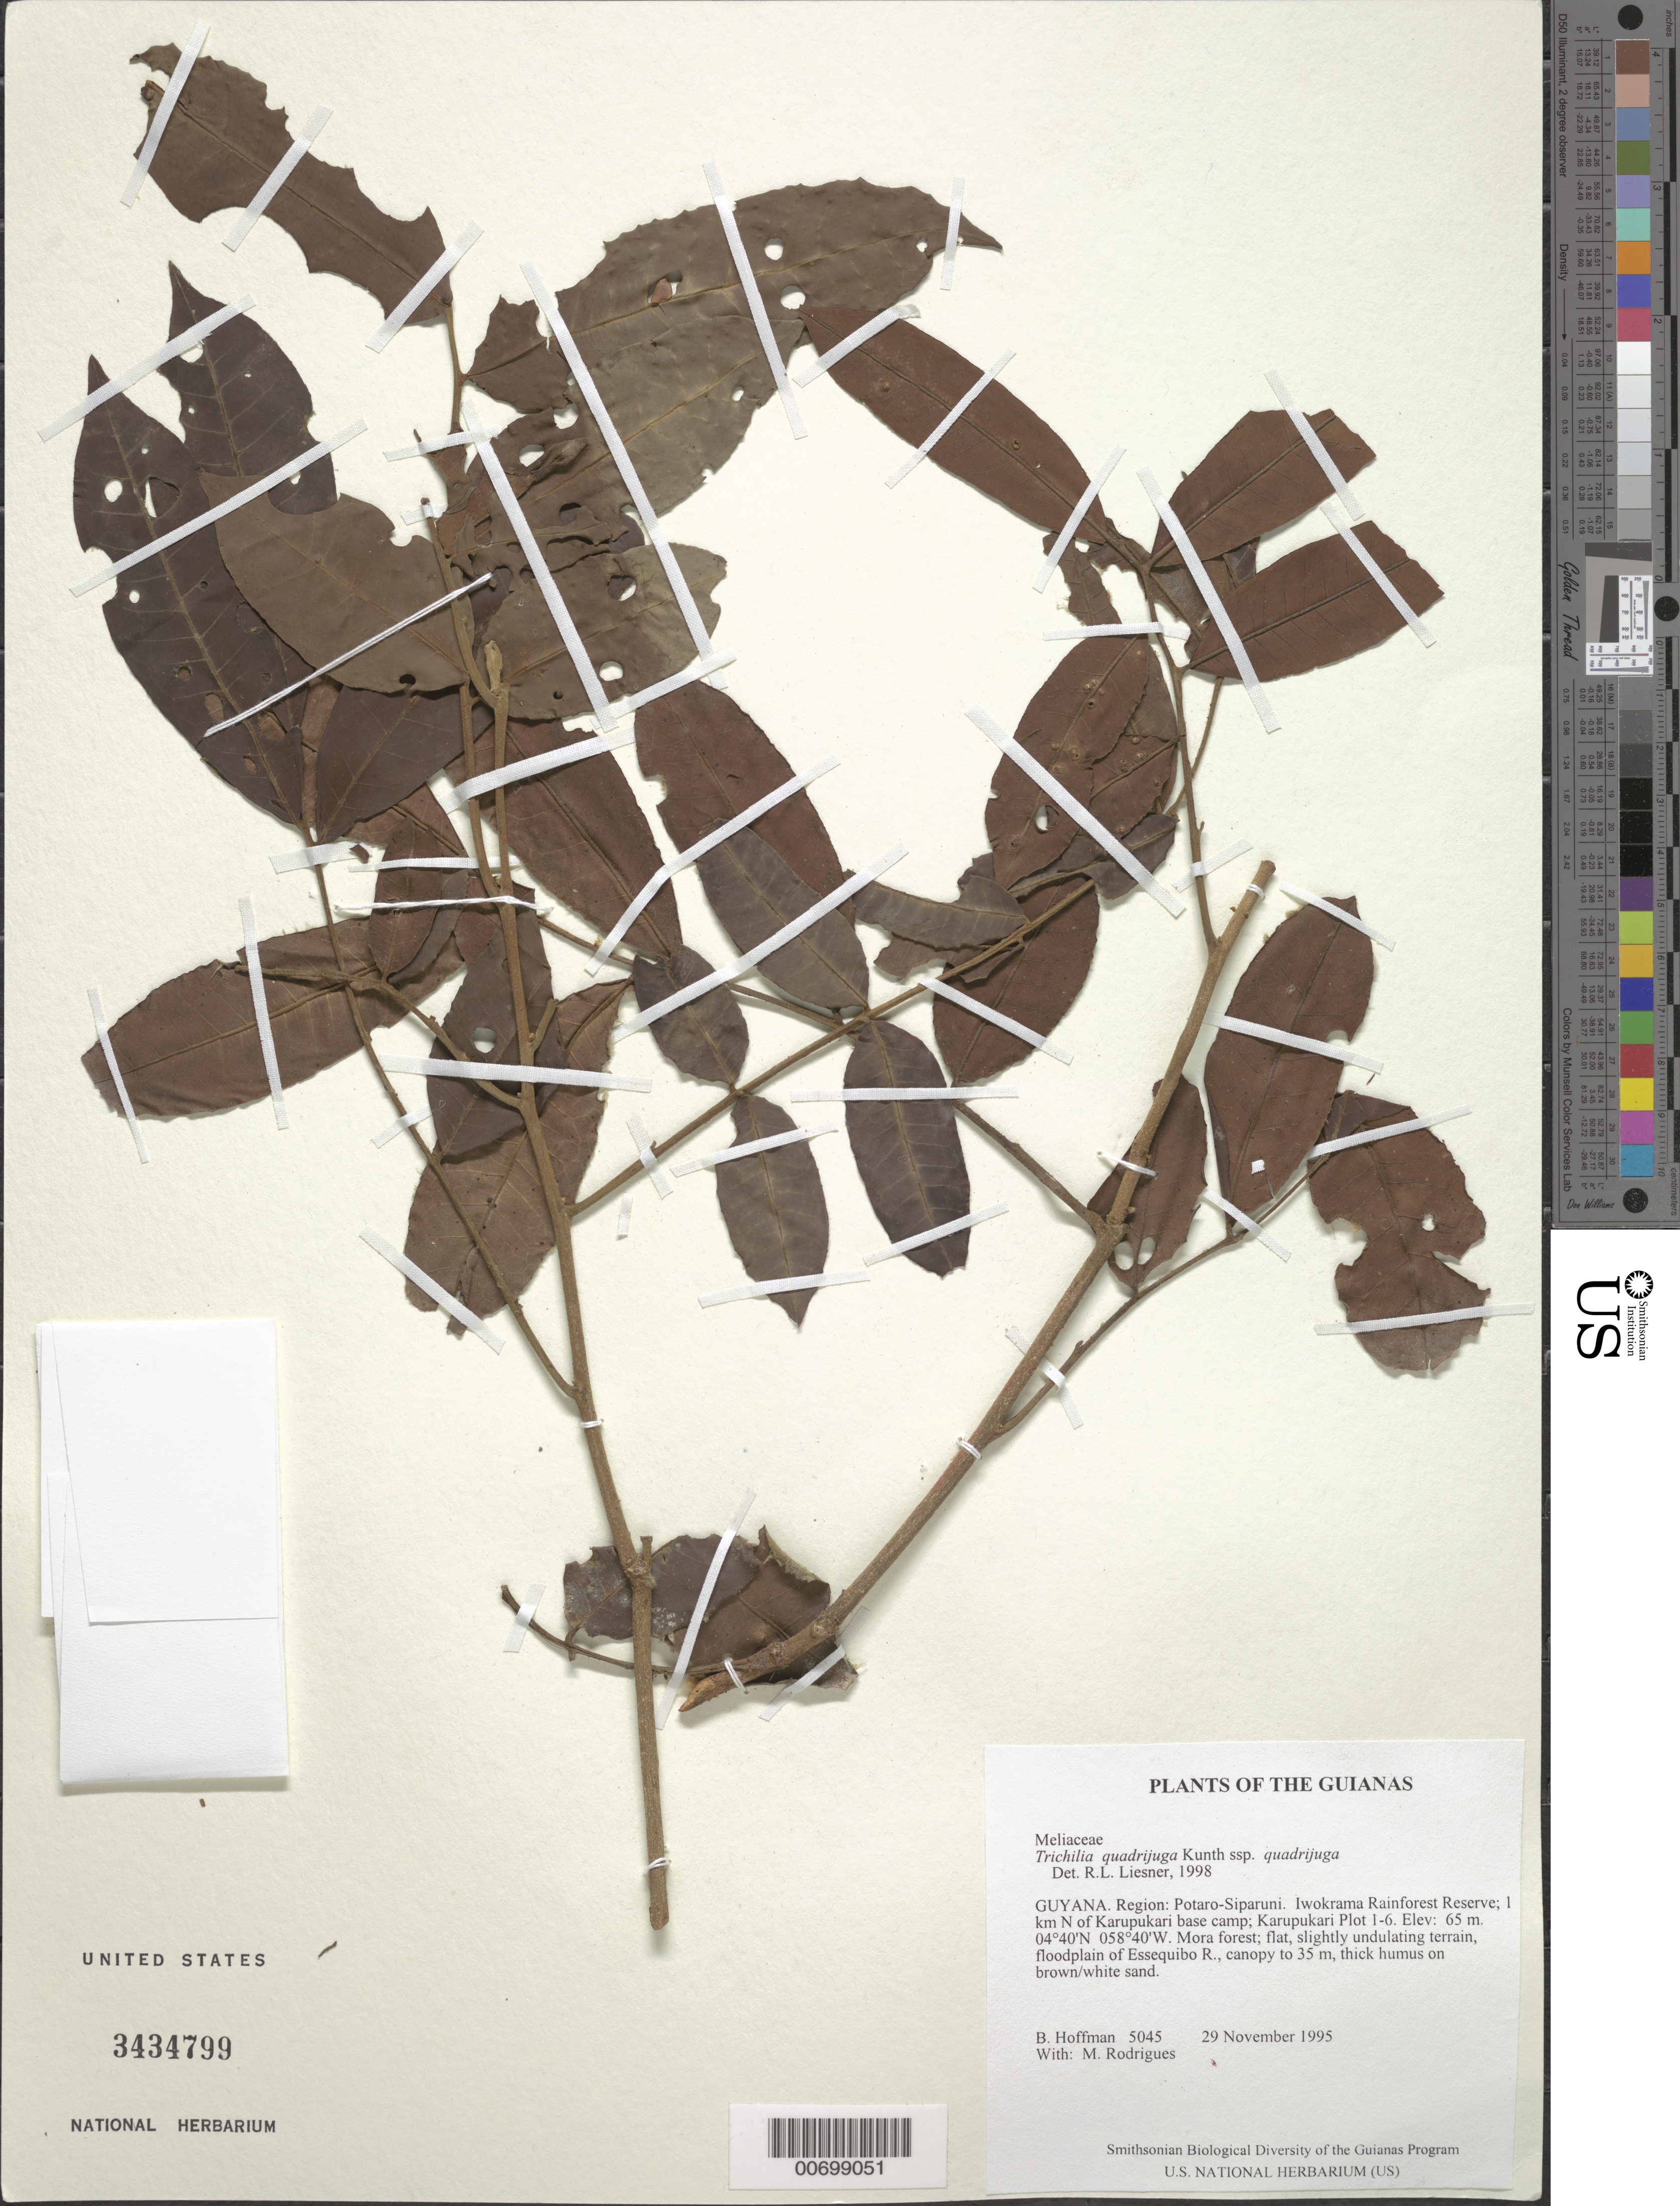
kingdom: Plantae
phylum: Tracheophyta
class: Magnoliopsida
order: Sapindales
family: Meliaceae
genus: Trichilia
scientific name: Trichilia quadrijuga subsp. quadrijuga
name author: Kunth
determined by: Liesner, R. L.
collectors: B. Hoffman & M. T. Rodrigues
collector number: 5045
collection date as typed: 29 November 1995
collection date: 1995-11-29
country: Guyana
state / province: Potaro-Siparuni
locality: Iwokrama Rainforest Reserve; 1 km N of Karupukari base camp; Karupukari Plot 1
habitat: Mora forest; flat, slightly undulating terrain, floodplain of Essequibo R., canopy to 35 m, thick humus on brown/white sand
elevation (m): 65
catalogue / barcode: US 3434799